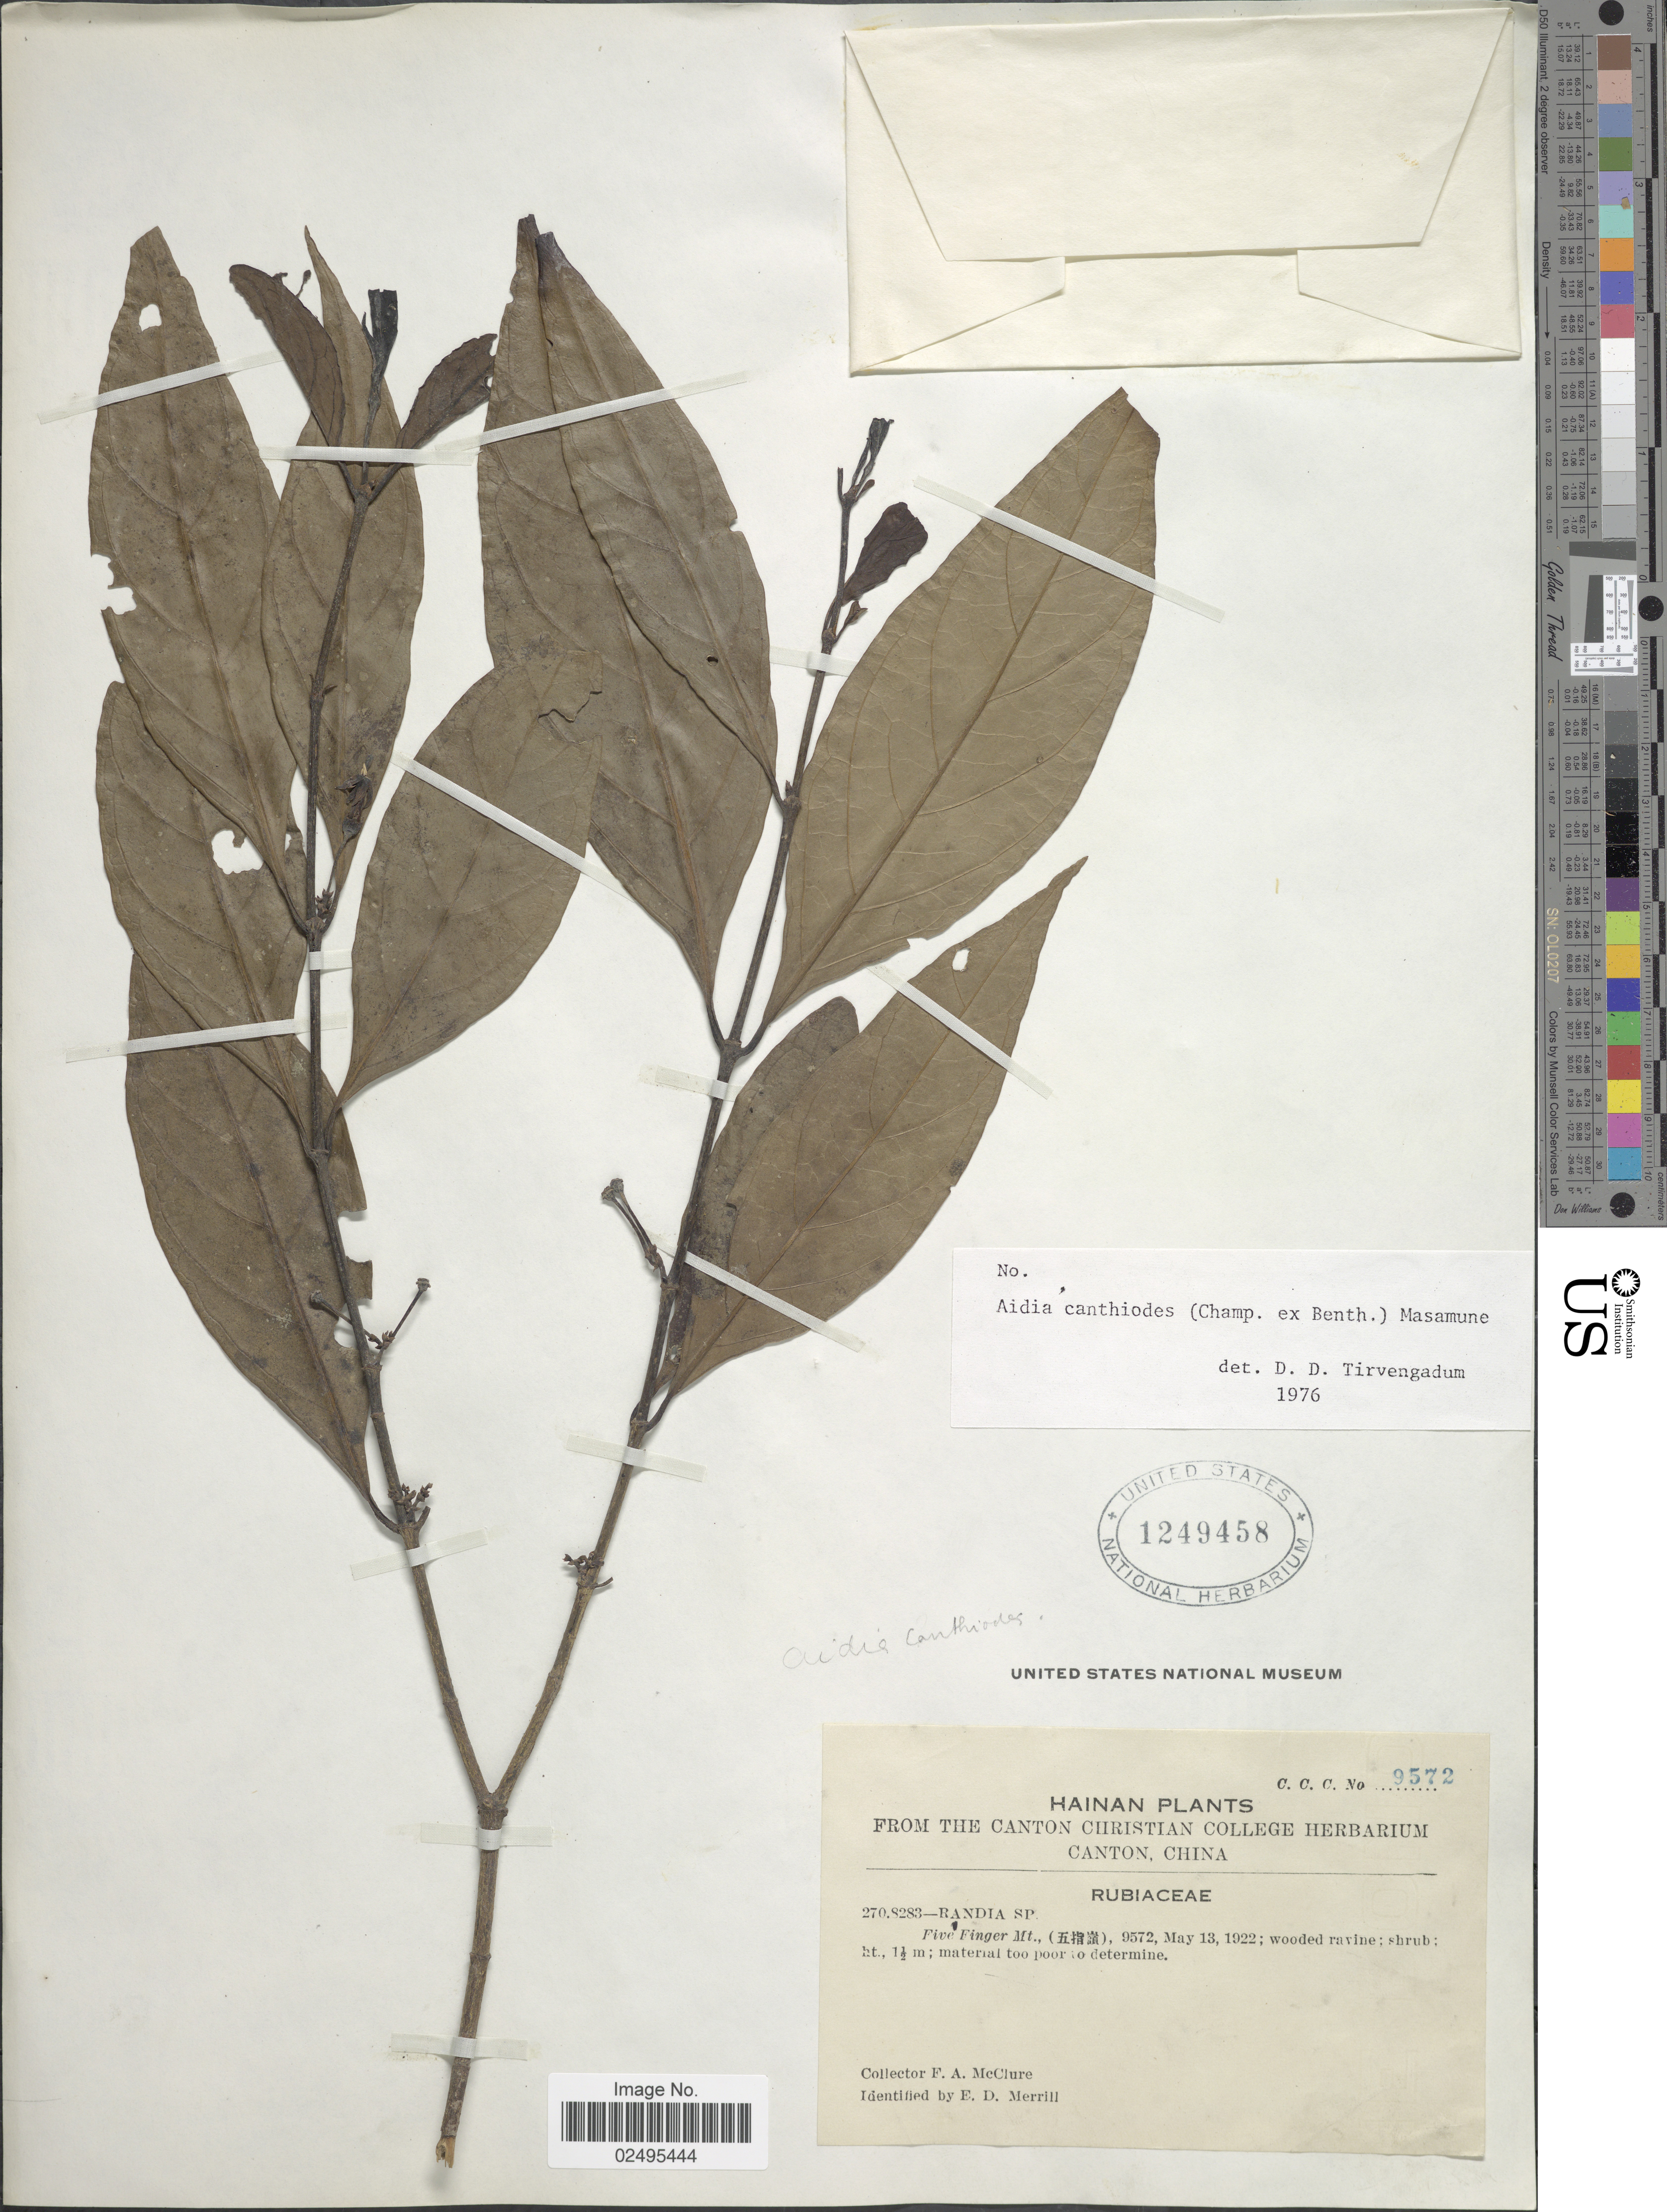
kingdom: Plantae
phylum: Tracheophyta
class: Magnoliopsida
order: Gentianales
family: Rubiaceae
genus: Aidia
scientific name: Aidia canthioides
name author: (Champ. ex Benth.) Masam.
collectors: F. A. McClure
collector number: C.C.C. 9572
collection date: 1922-05-13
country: China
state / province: Hainan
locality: Five Finger Mt.; wooded ravine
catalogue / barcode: US 1249458